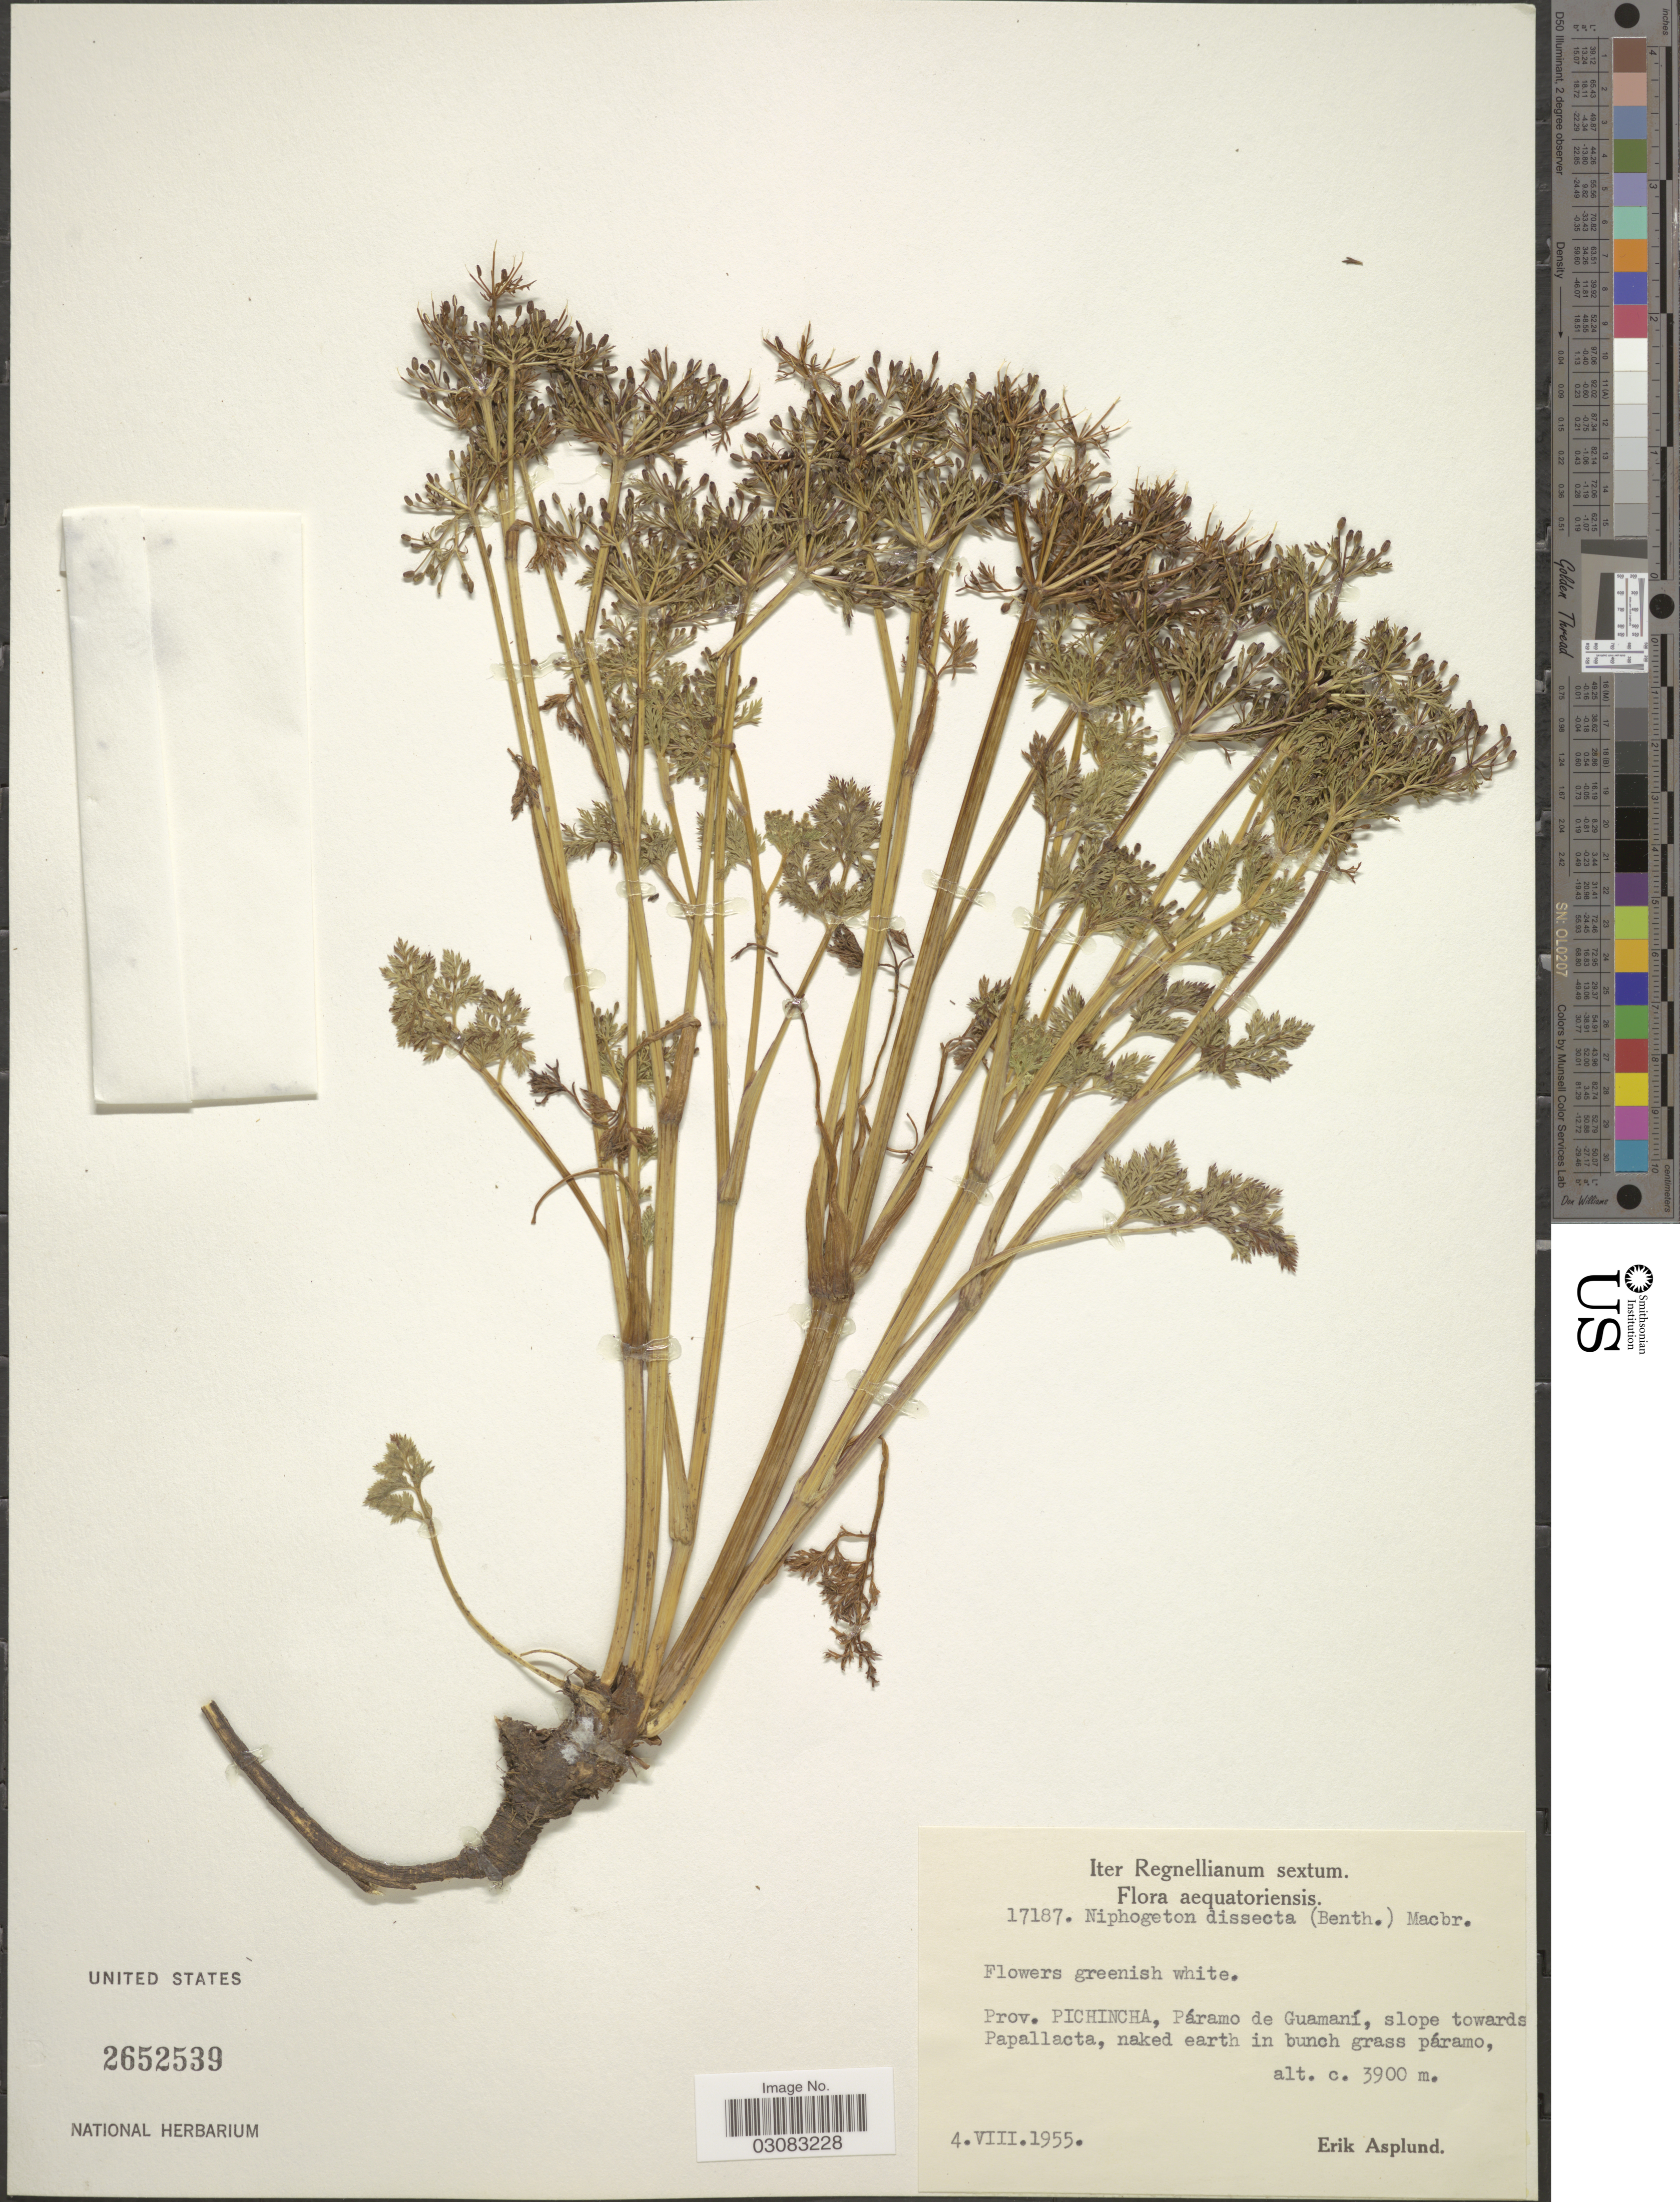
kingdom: Plantae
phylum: Tracheophyta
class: Magnoliopsida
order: Apiales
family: Apiaceae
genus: Niphogeton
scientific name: Niphogeton dissecta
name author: (Benth.) J.F. Macbr.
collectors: E. Asplund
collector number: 17187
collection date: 1955-08-04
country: Ecuador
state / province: Pichincha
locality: Prov. Pichincha, Páramo de Guamaní, slope towards Papallacta, naked earth in bunch grass páramo.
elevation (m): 3900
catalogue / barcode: US 2652539